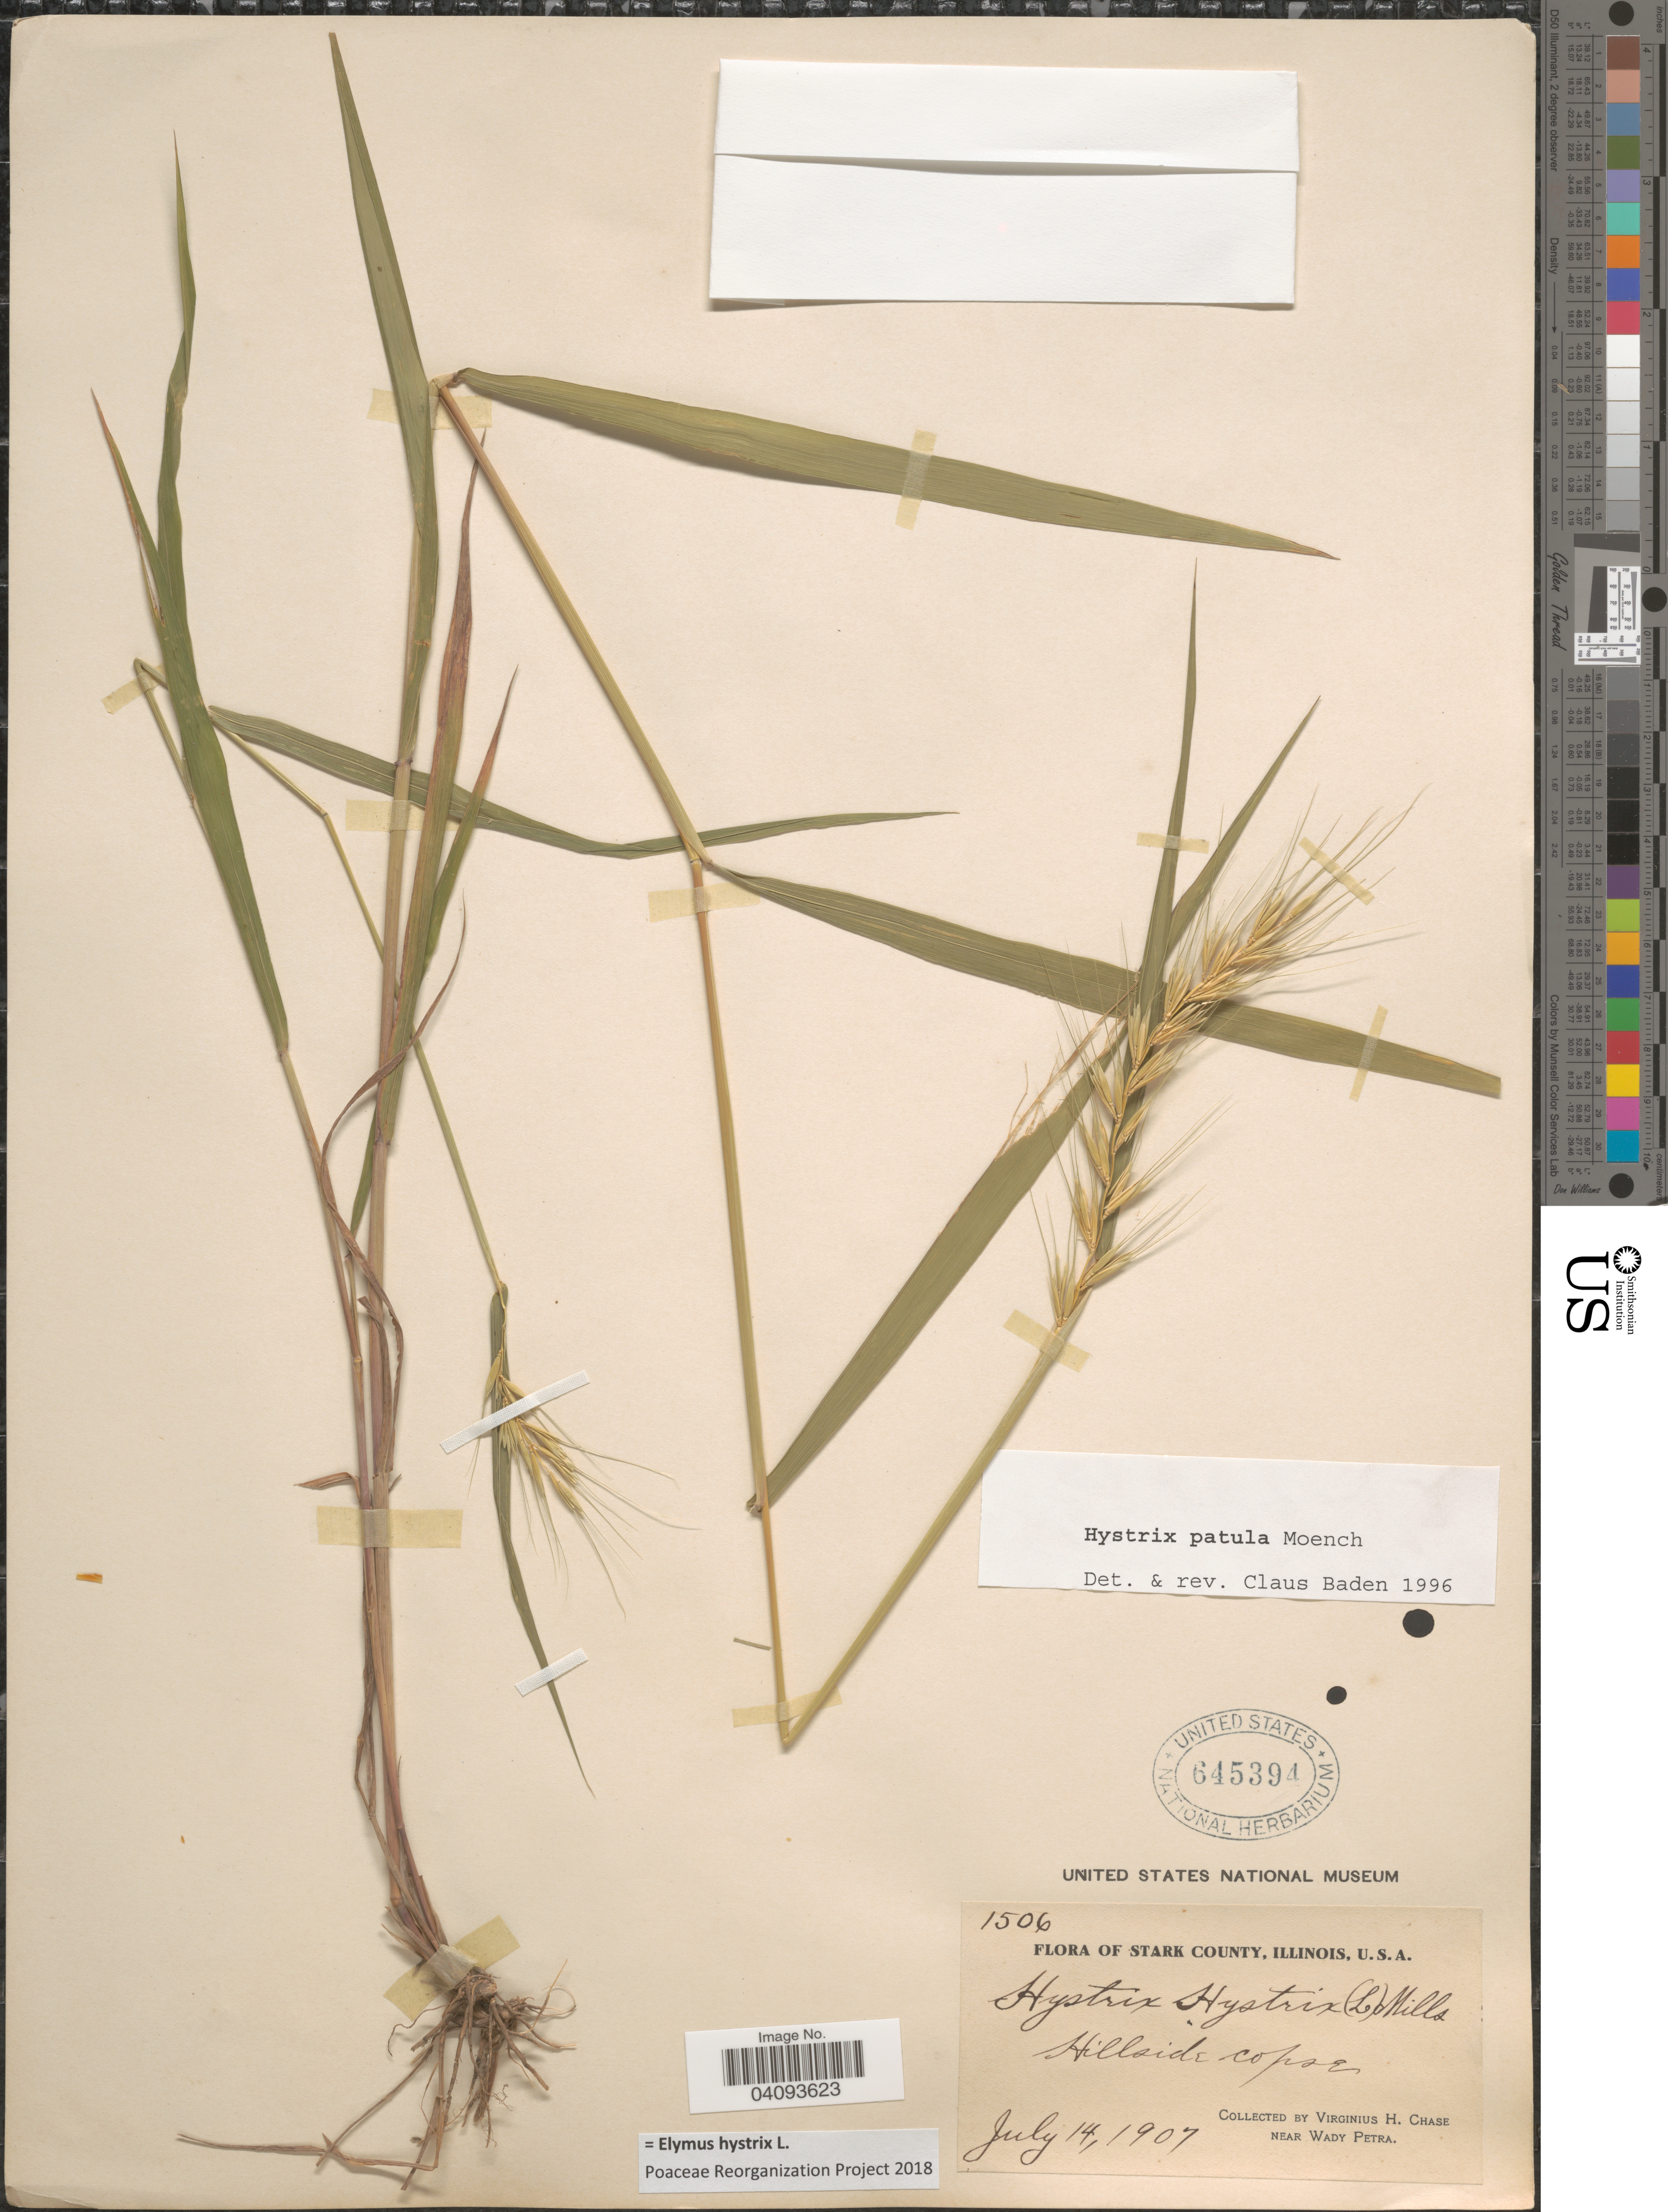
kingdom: Plantae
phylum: Tracheophyta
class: Liliopsida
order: Poales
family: Poaceae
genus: Elymus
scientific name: Elymus hystrix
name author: L.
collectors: V. H. Chase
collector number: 1506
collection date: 1907-07-14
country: United States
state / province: Illinois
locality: Stark County. Hillside copse. Near Wady Petra.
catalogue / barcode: US 645394